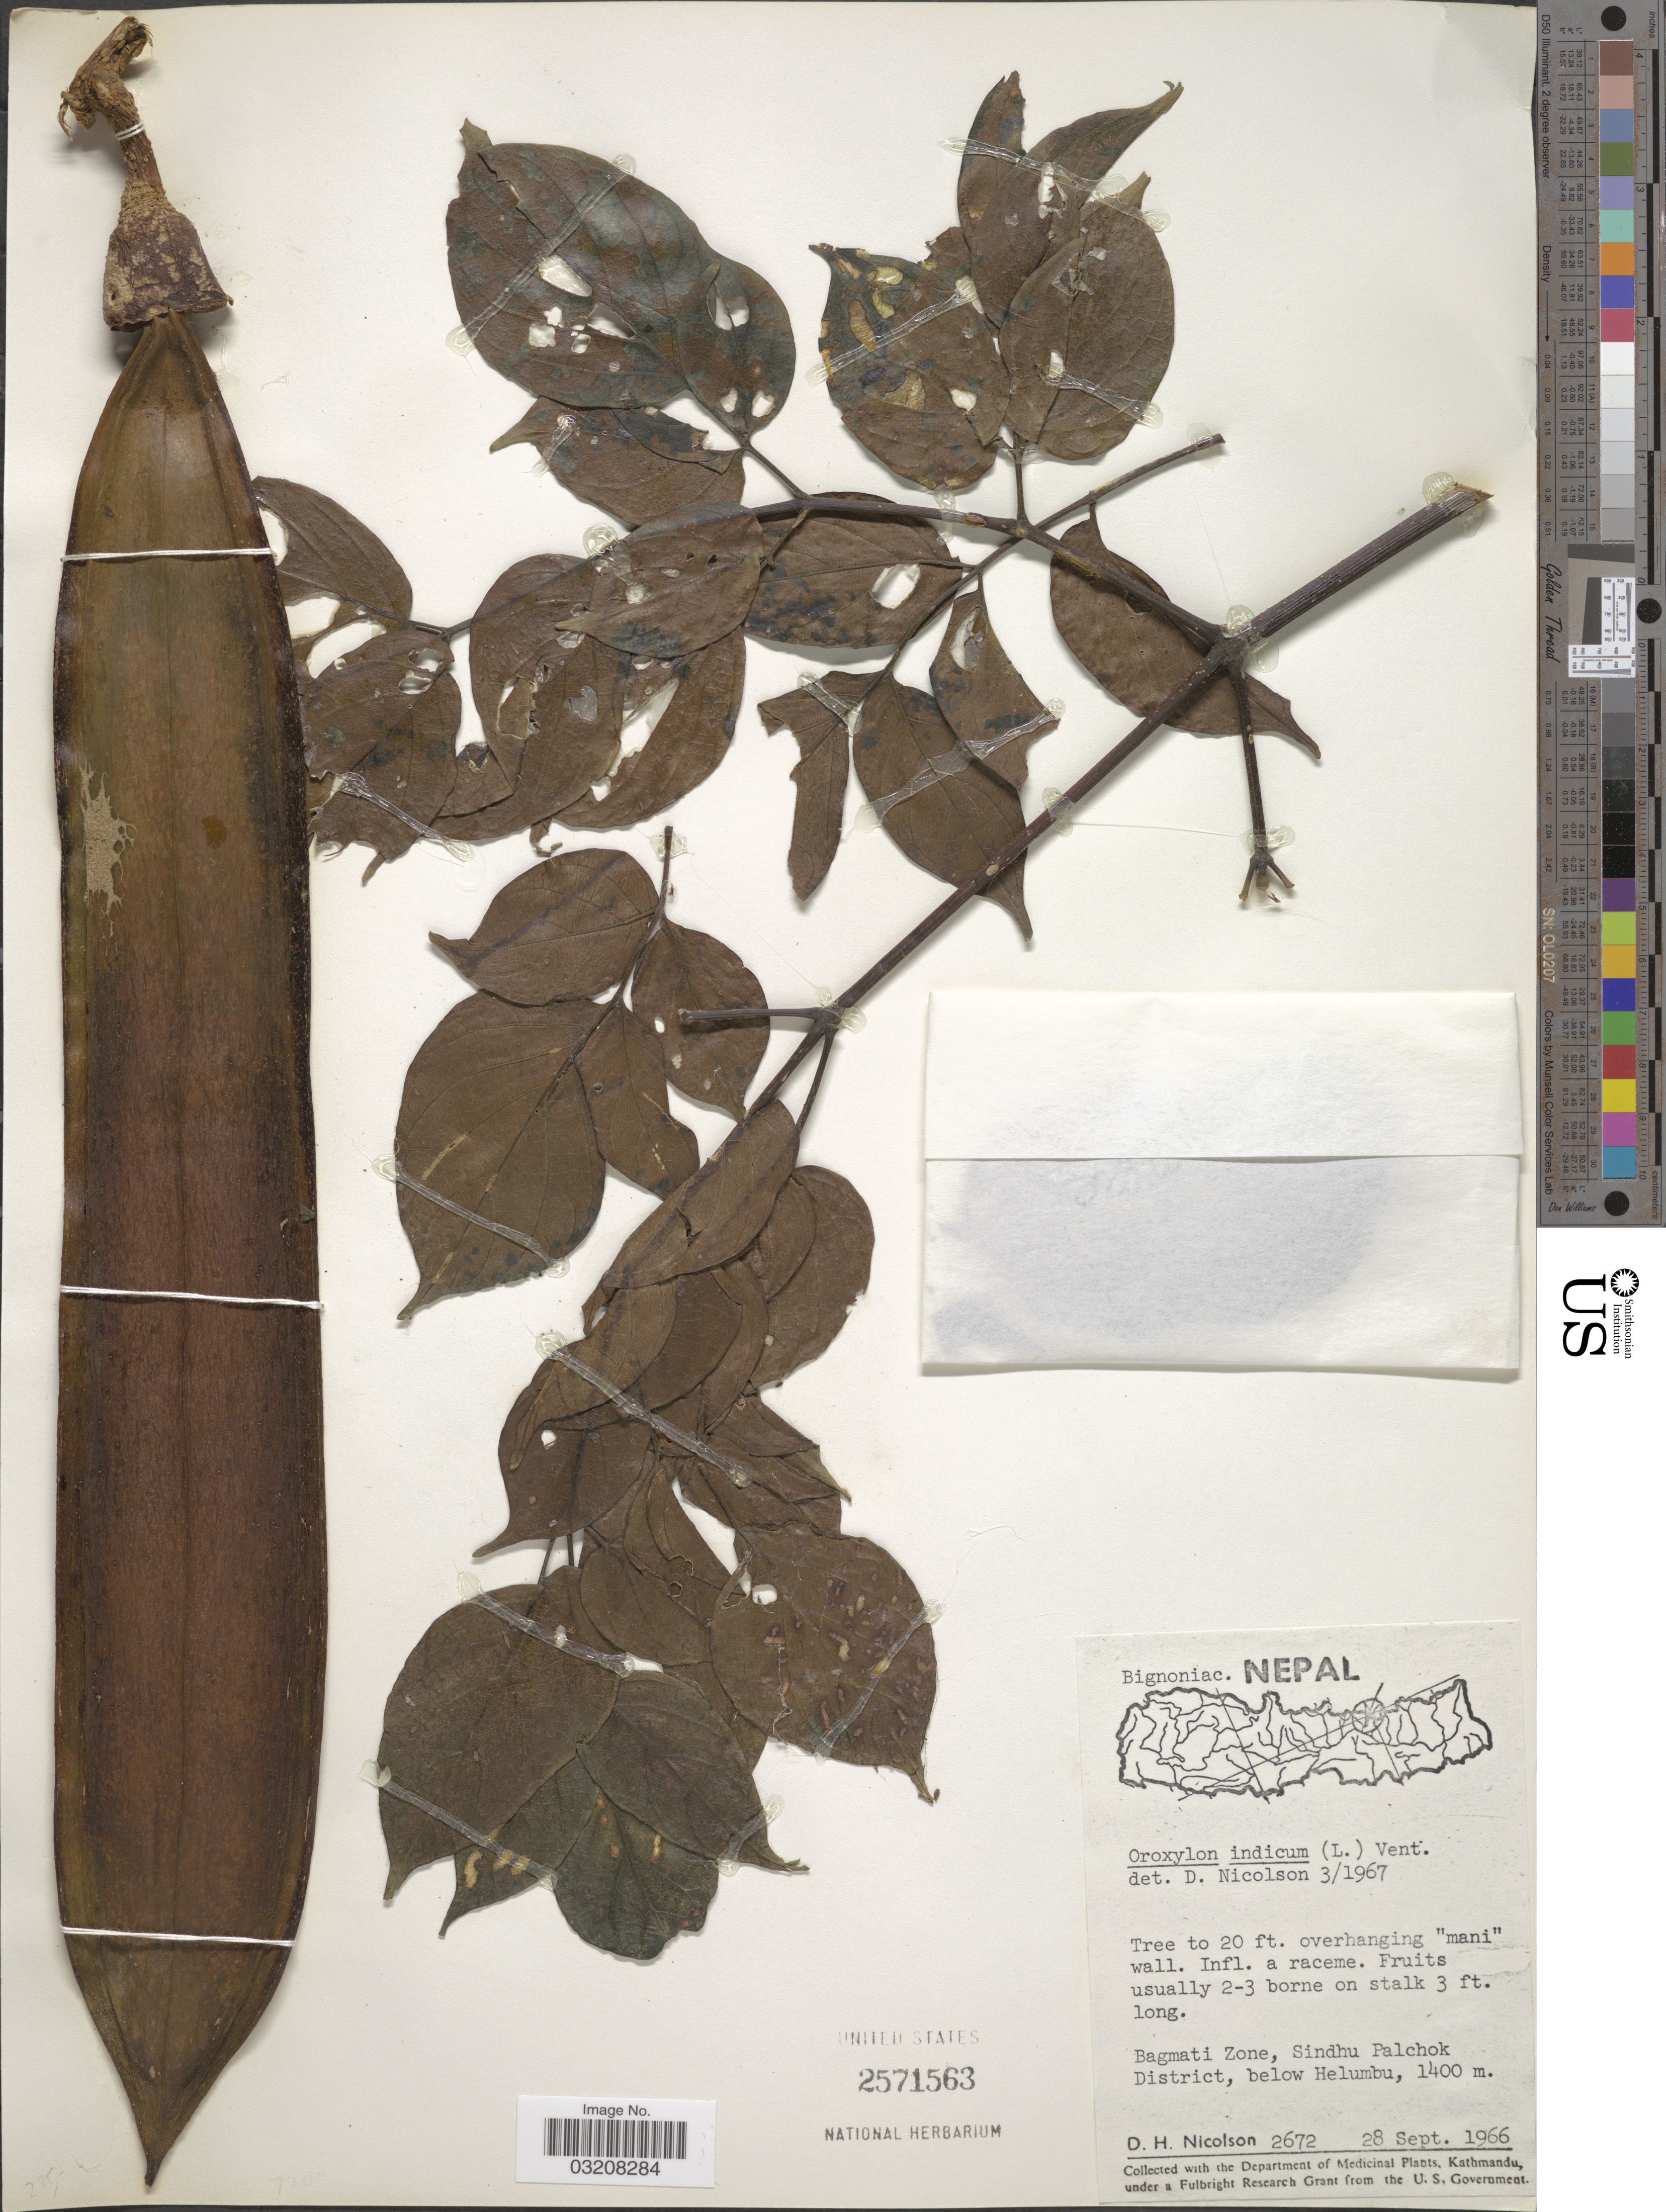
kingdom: Plantae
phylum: Tracheophyta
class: Magnoliopsida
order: Lamiales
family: Bignoniaceae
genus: Oroxylum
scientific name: Oroxylum indicum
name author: (L.) Kurz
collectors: D. H. Nicolson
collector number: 2672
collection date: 1966-09-28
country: Nepal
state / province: Bagmati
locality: Bagmati Zone, Sindhu Palchok District, below Helumbu.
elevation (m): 1400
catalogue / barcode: US 2571563